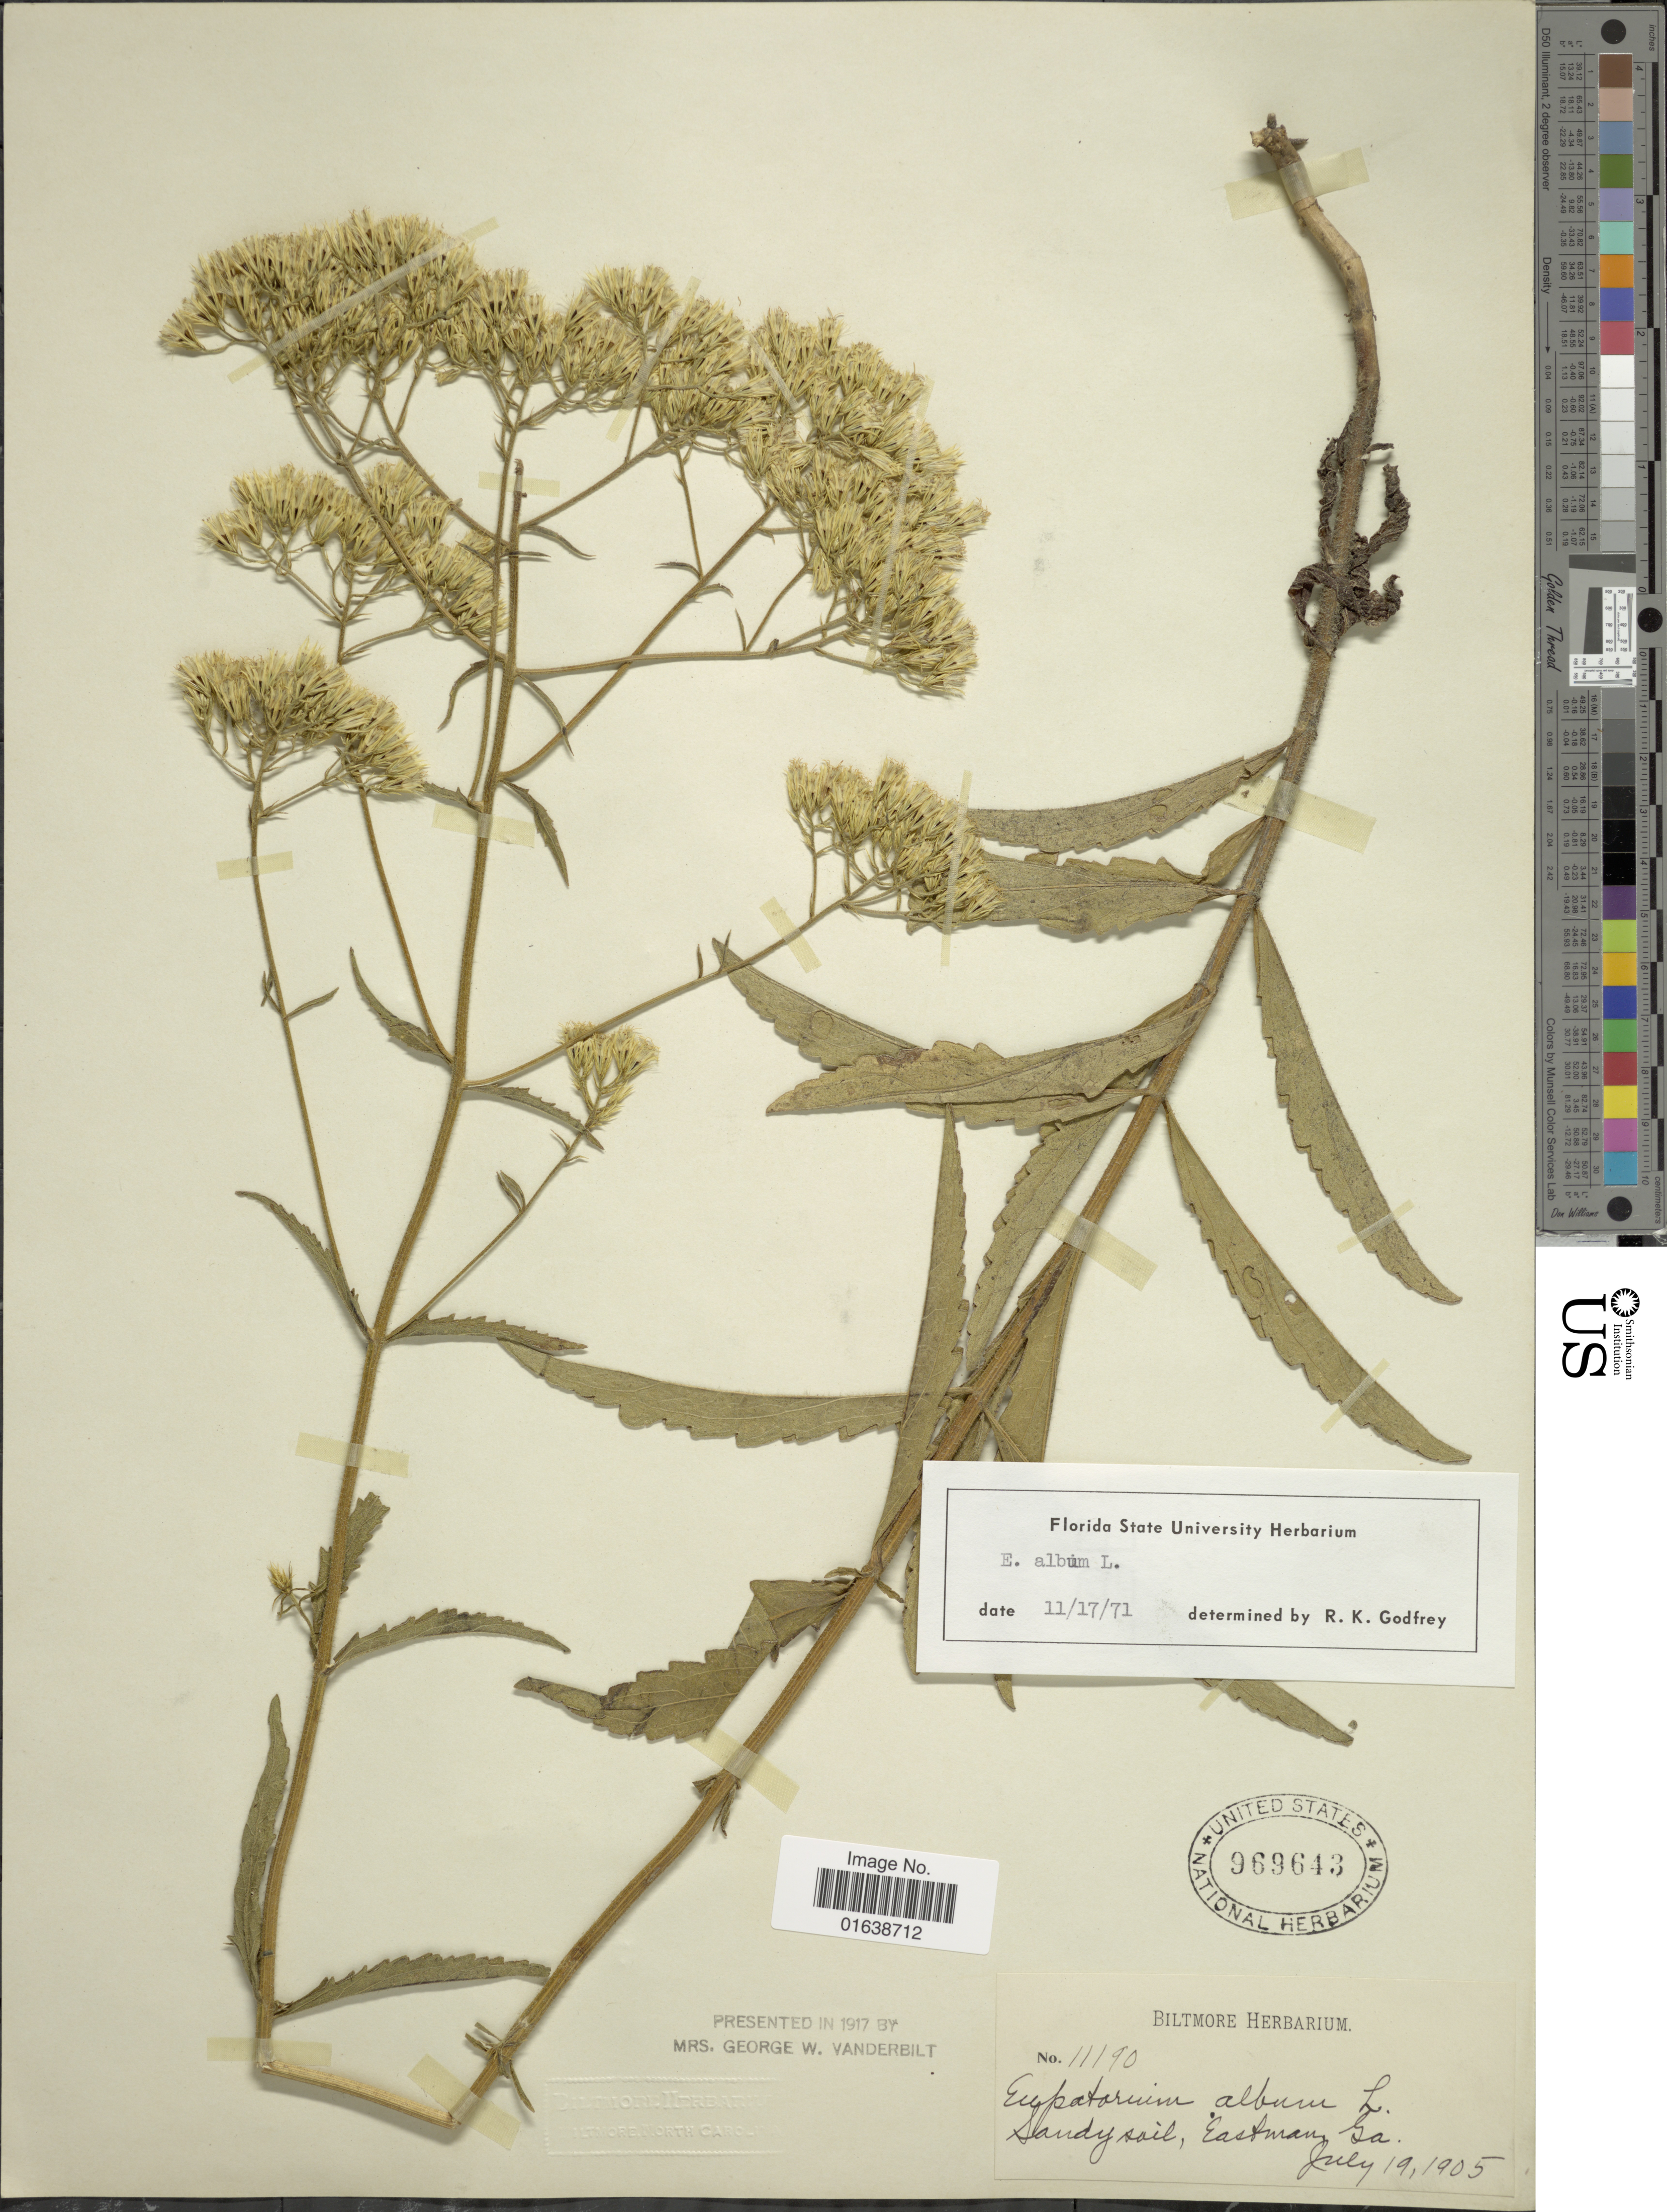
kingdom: Plantae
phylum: Tracheophyta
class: Magnoliopsida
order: Asterales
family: Asteraceae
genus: Eupatorium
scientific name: Eupatorium album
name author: L.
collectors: ex herb. Biltmore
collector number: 11190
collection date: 1905-07-19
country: United States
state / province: Georgia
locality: Sandy soil, Eastman Ga.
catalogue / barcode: US 969643